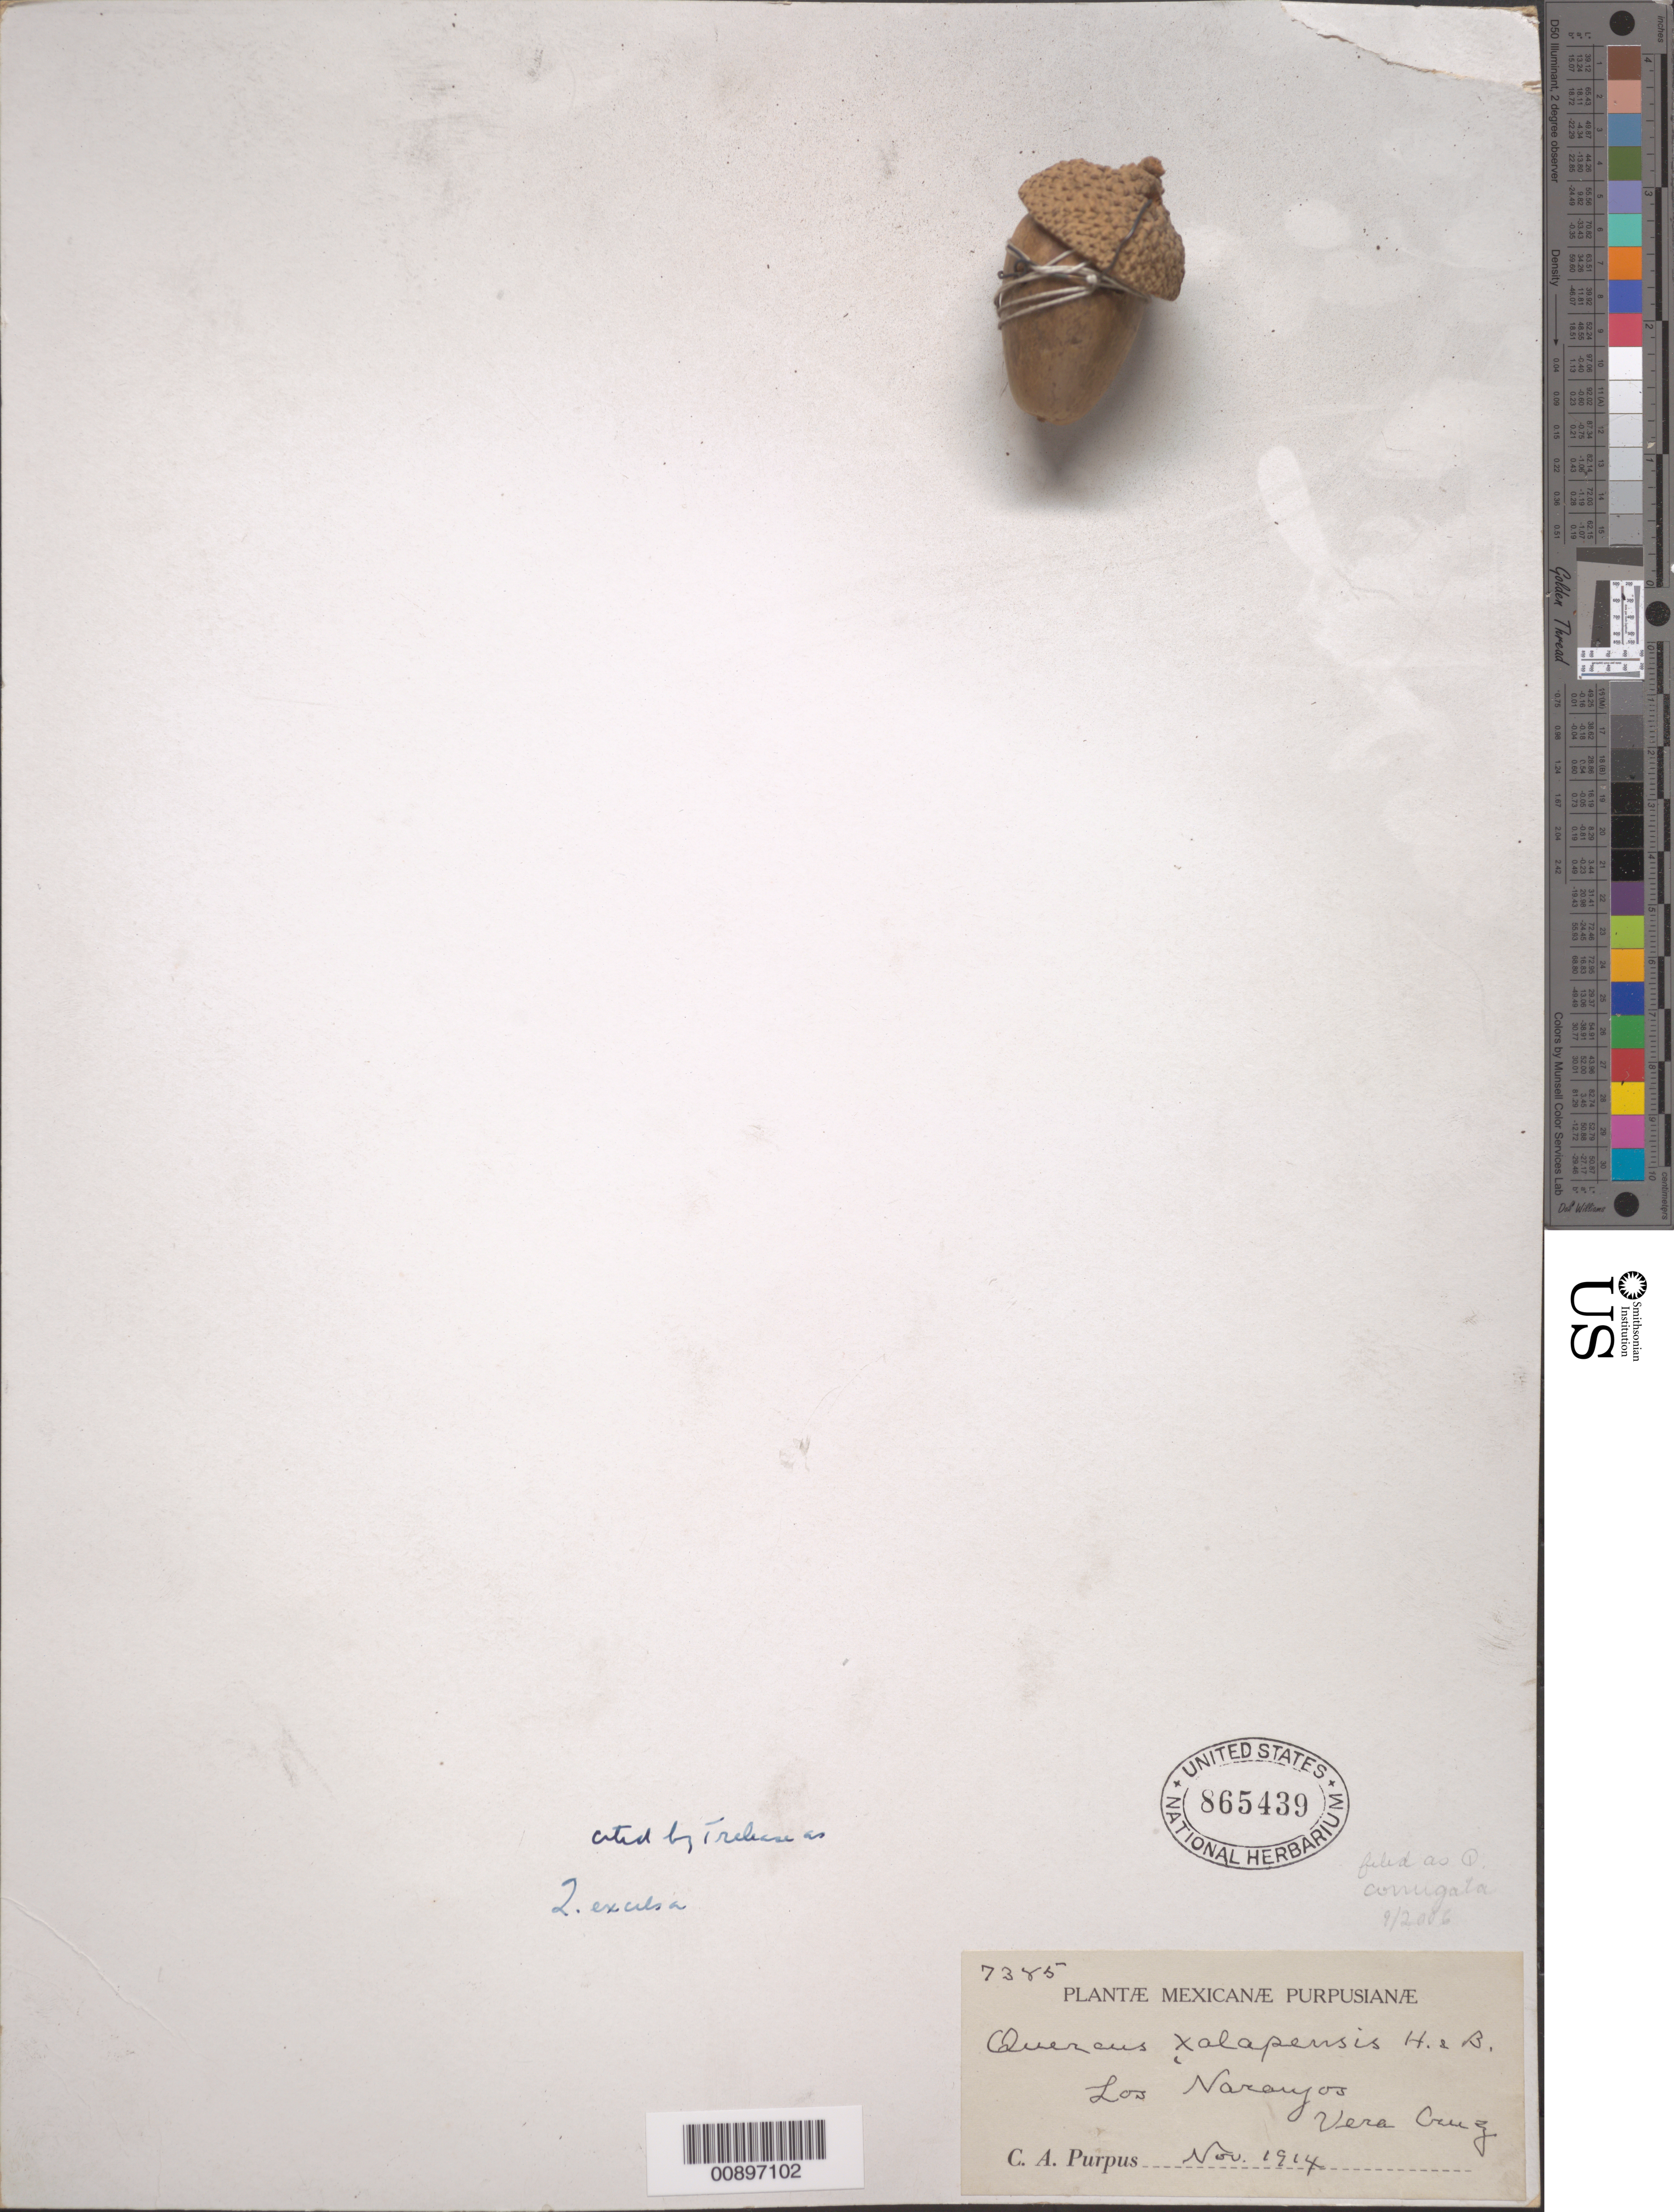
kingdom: Plantae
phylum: Tracheophyta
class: Magnoliopsida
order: Fagales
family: Fagaceae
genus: Quercus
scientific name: Quercus corrugata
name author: Hook.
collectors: C. A. Purpus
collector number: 7385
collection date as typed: Nov 1914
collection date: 1914-11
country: Mexico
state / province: Veracruz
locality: Los Naranjos, Veracruz.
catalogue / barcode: US 865439